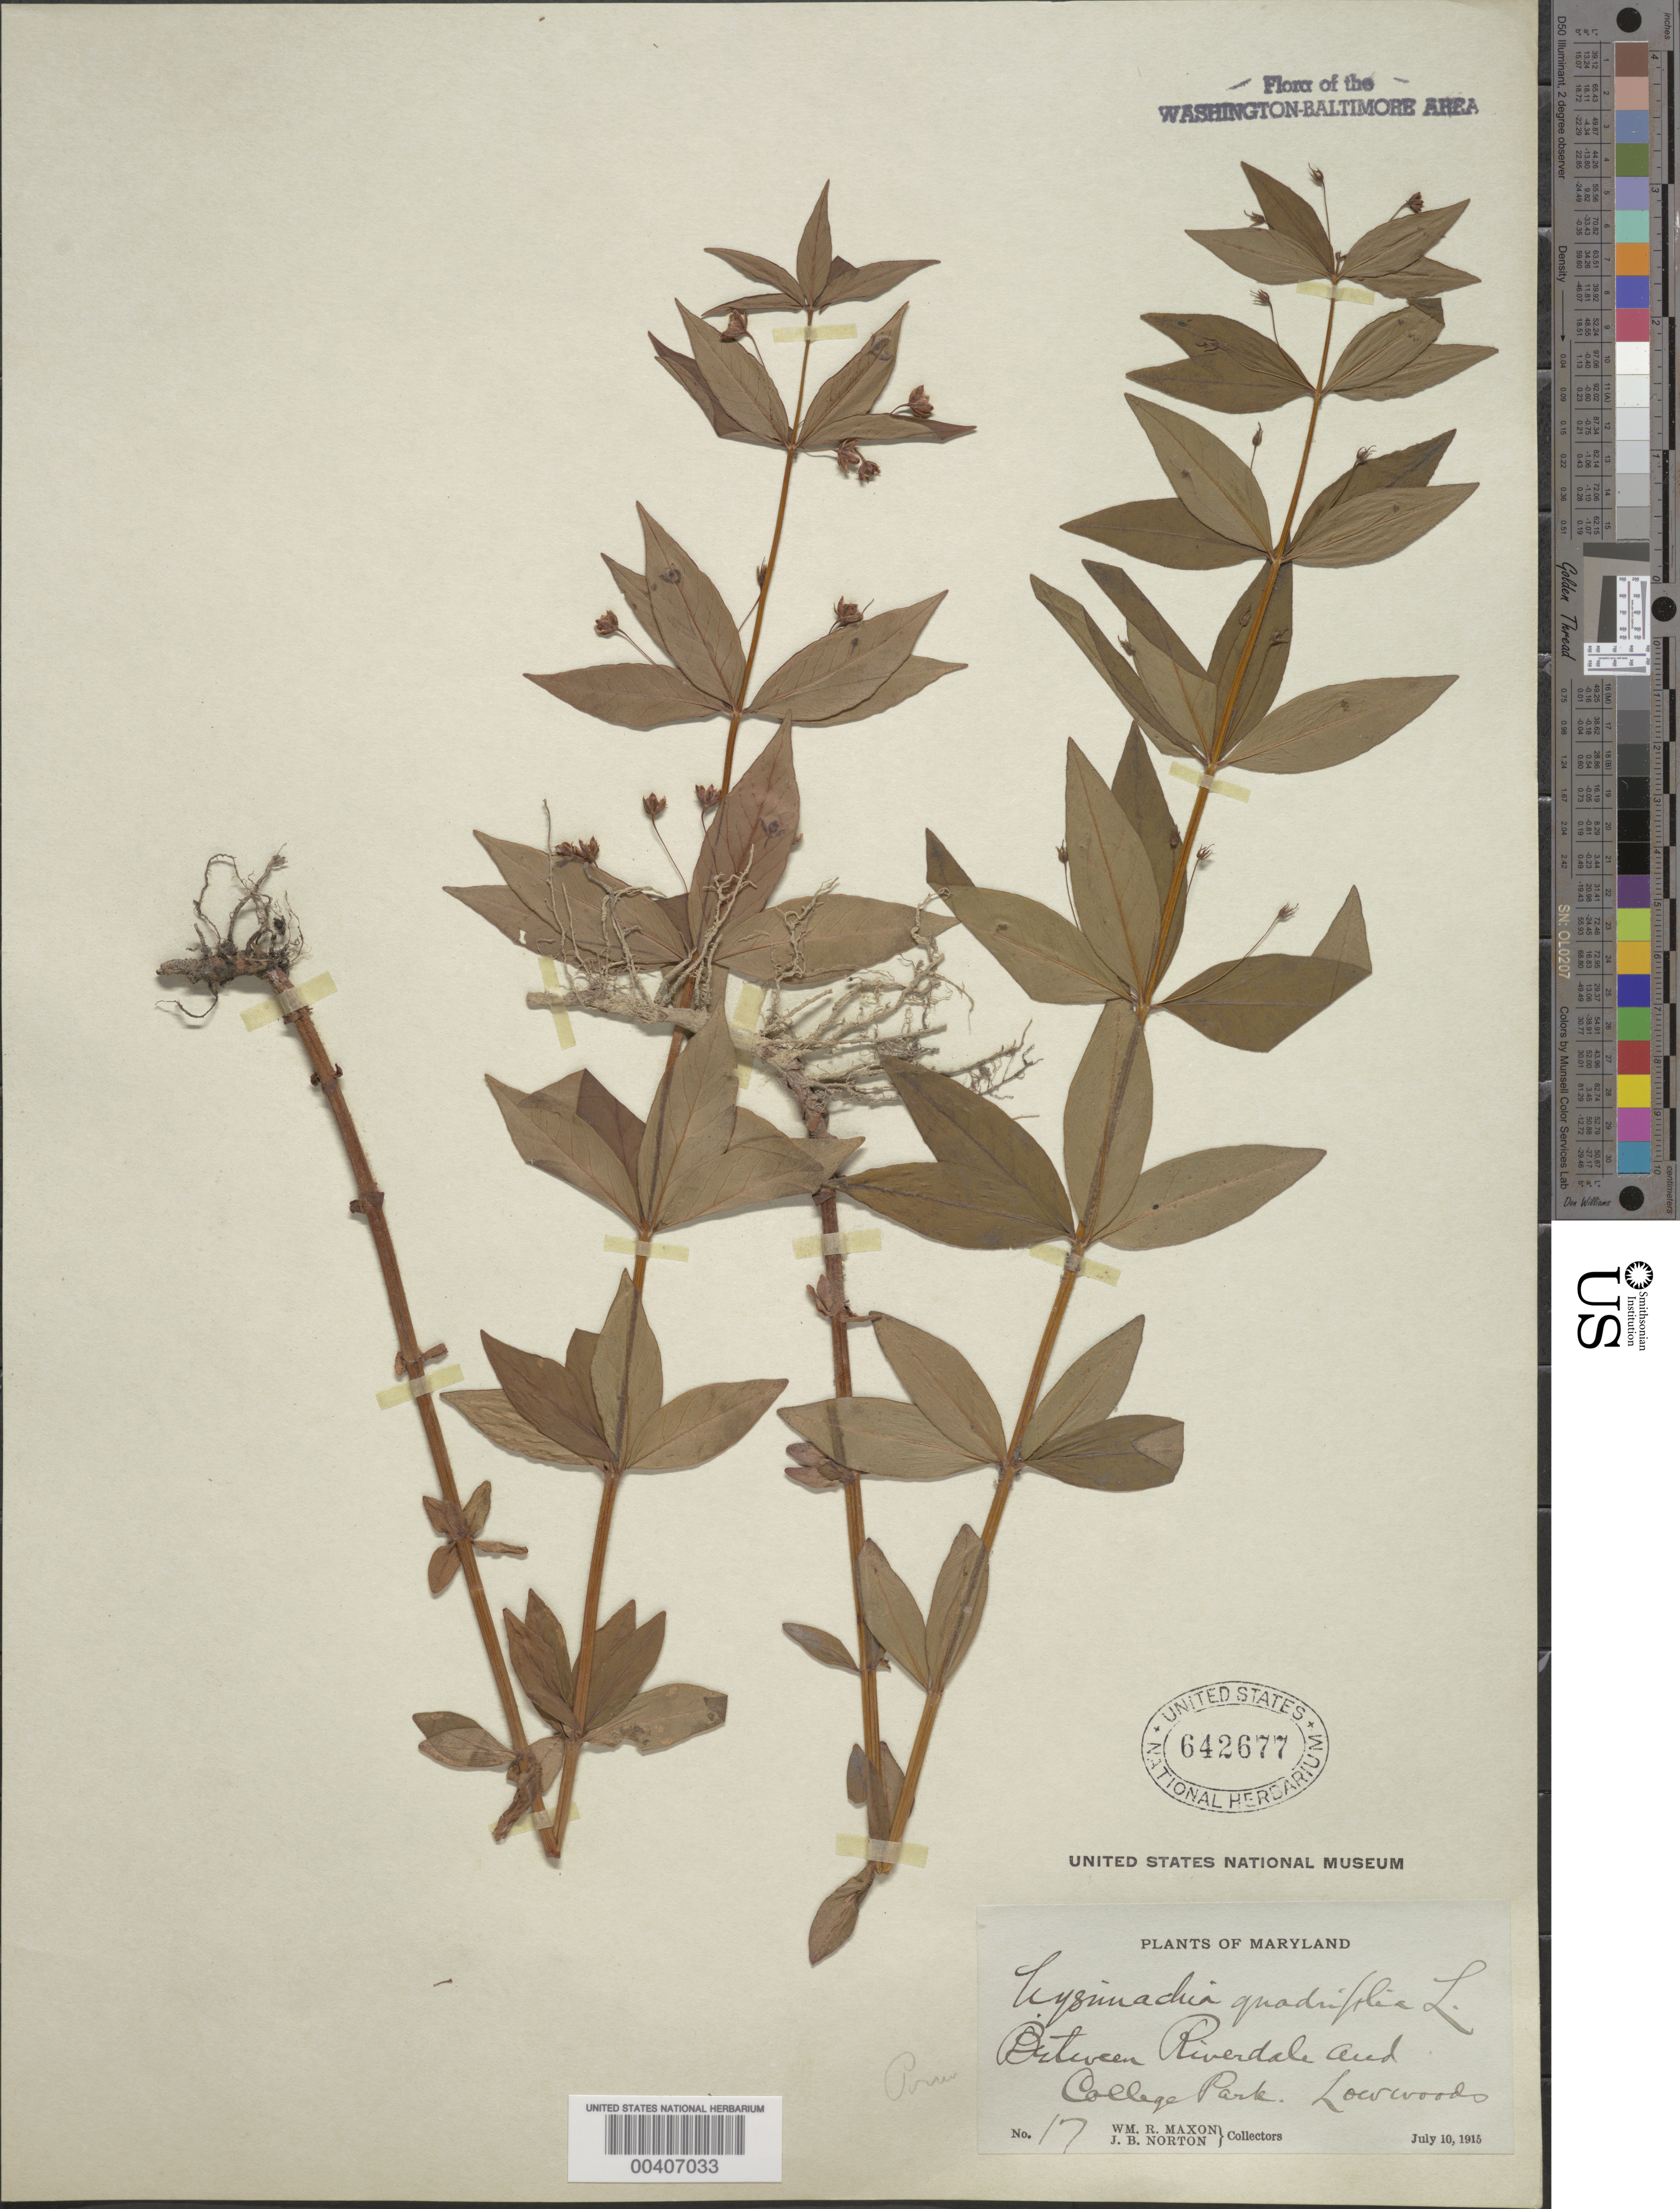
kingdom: Plantae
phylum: Tracheophyta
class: Magnoliopsida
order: Ericales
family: Primulaceae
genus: Lysimachia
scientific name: Lysimachia quadrifolia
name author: L.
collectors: W. R. Maxon & J. Norton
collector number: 17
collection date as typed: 10 Jul 1915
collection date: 1915-07-10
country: United States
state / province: Maryland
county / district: Prince George's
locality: Between Riverdale and College Park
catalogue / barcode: US 642677